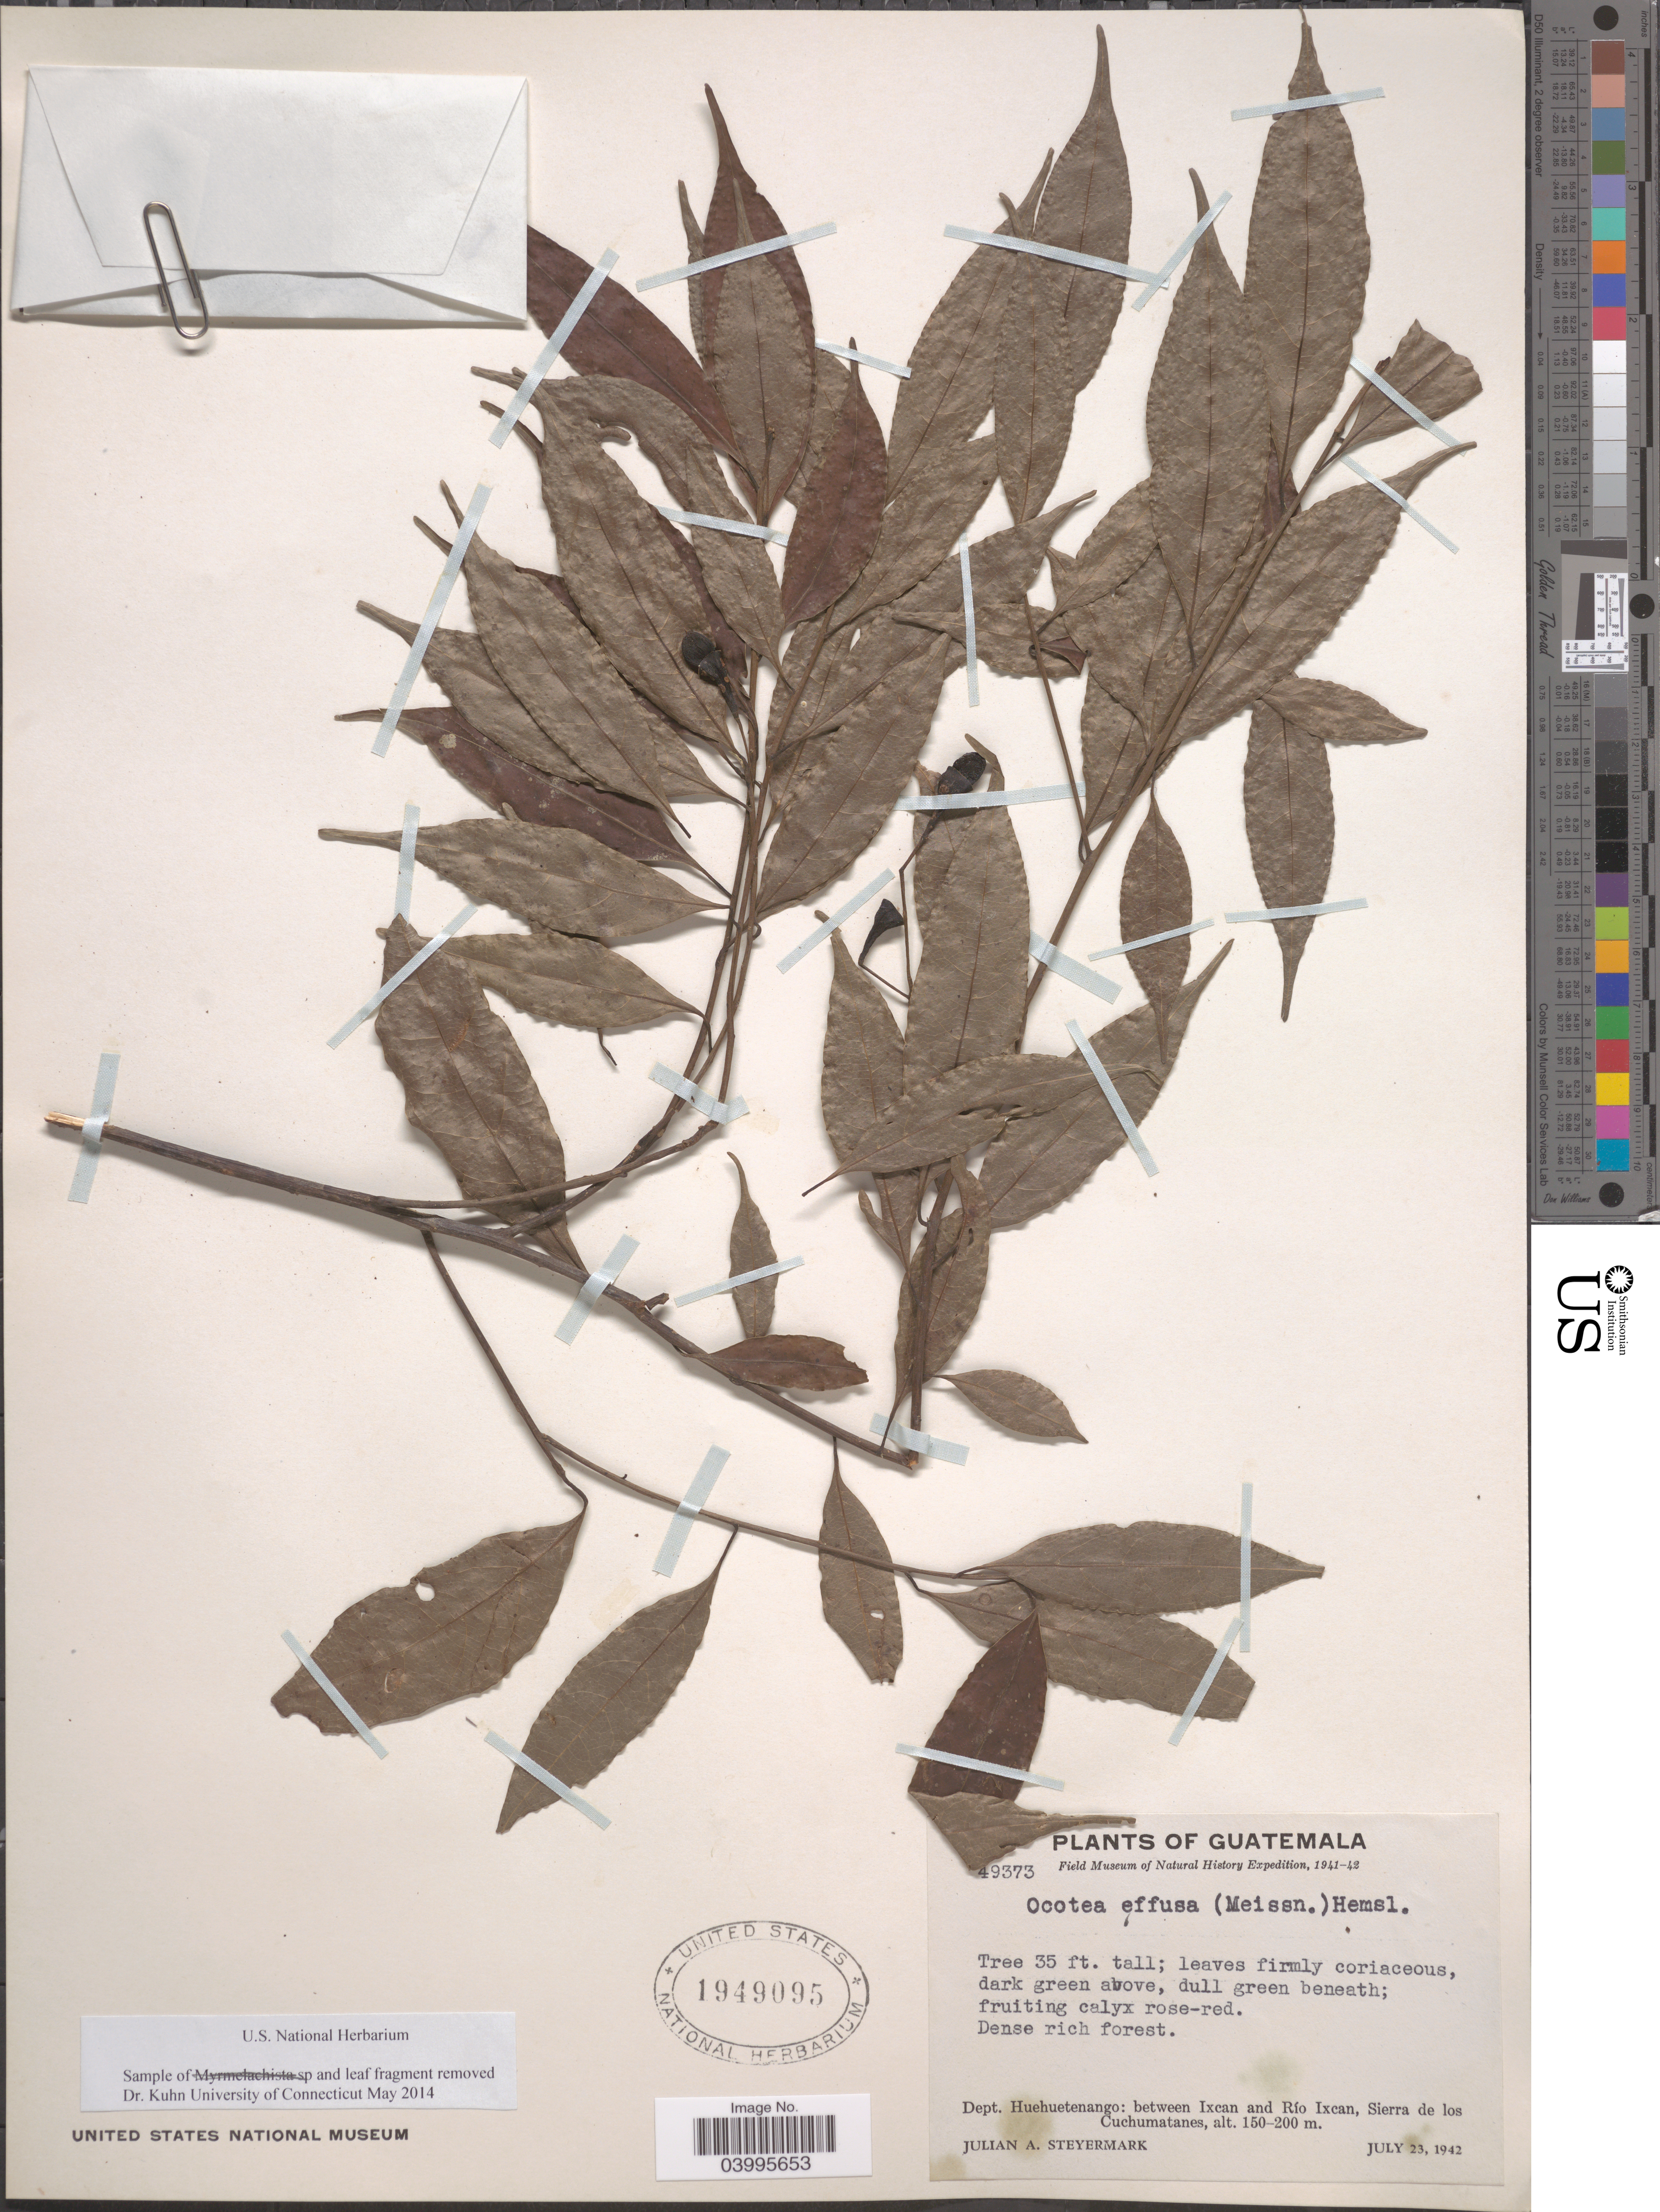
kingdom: Plantae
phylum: Tracheophyta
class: Magnoliopsida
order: Laurales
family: Lauraceae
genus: Ocotea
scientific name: Ocotea effusa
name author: (Meisn.) Hemsl.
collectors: J. Steyermark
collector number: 49373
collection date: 1942-07-23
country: Guatemala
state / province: Huehuetenango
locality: Dept. Huehuetenango: between Ixcan and Río Ixcan, Sierra de los Cuchumatanes.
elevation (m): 150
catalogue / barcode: US 1949095